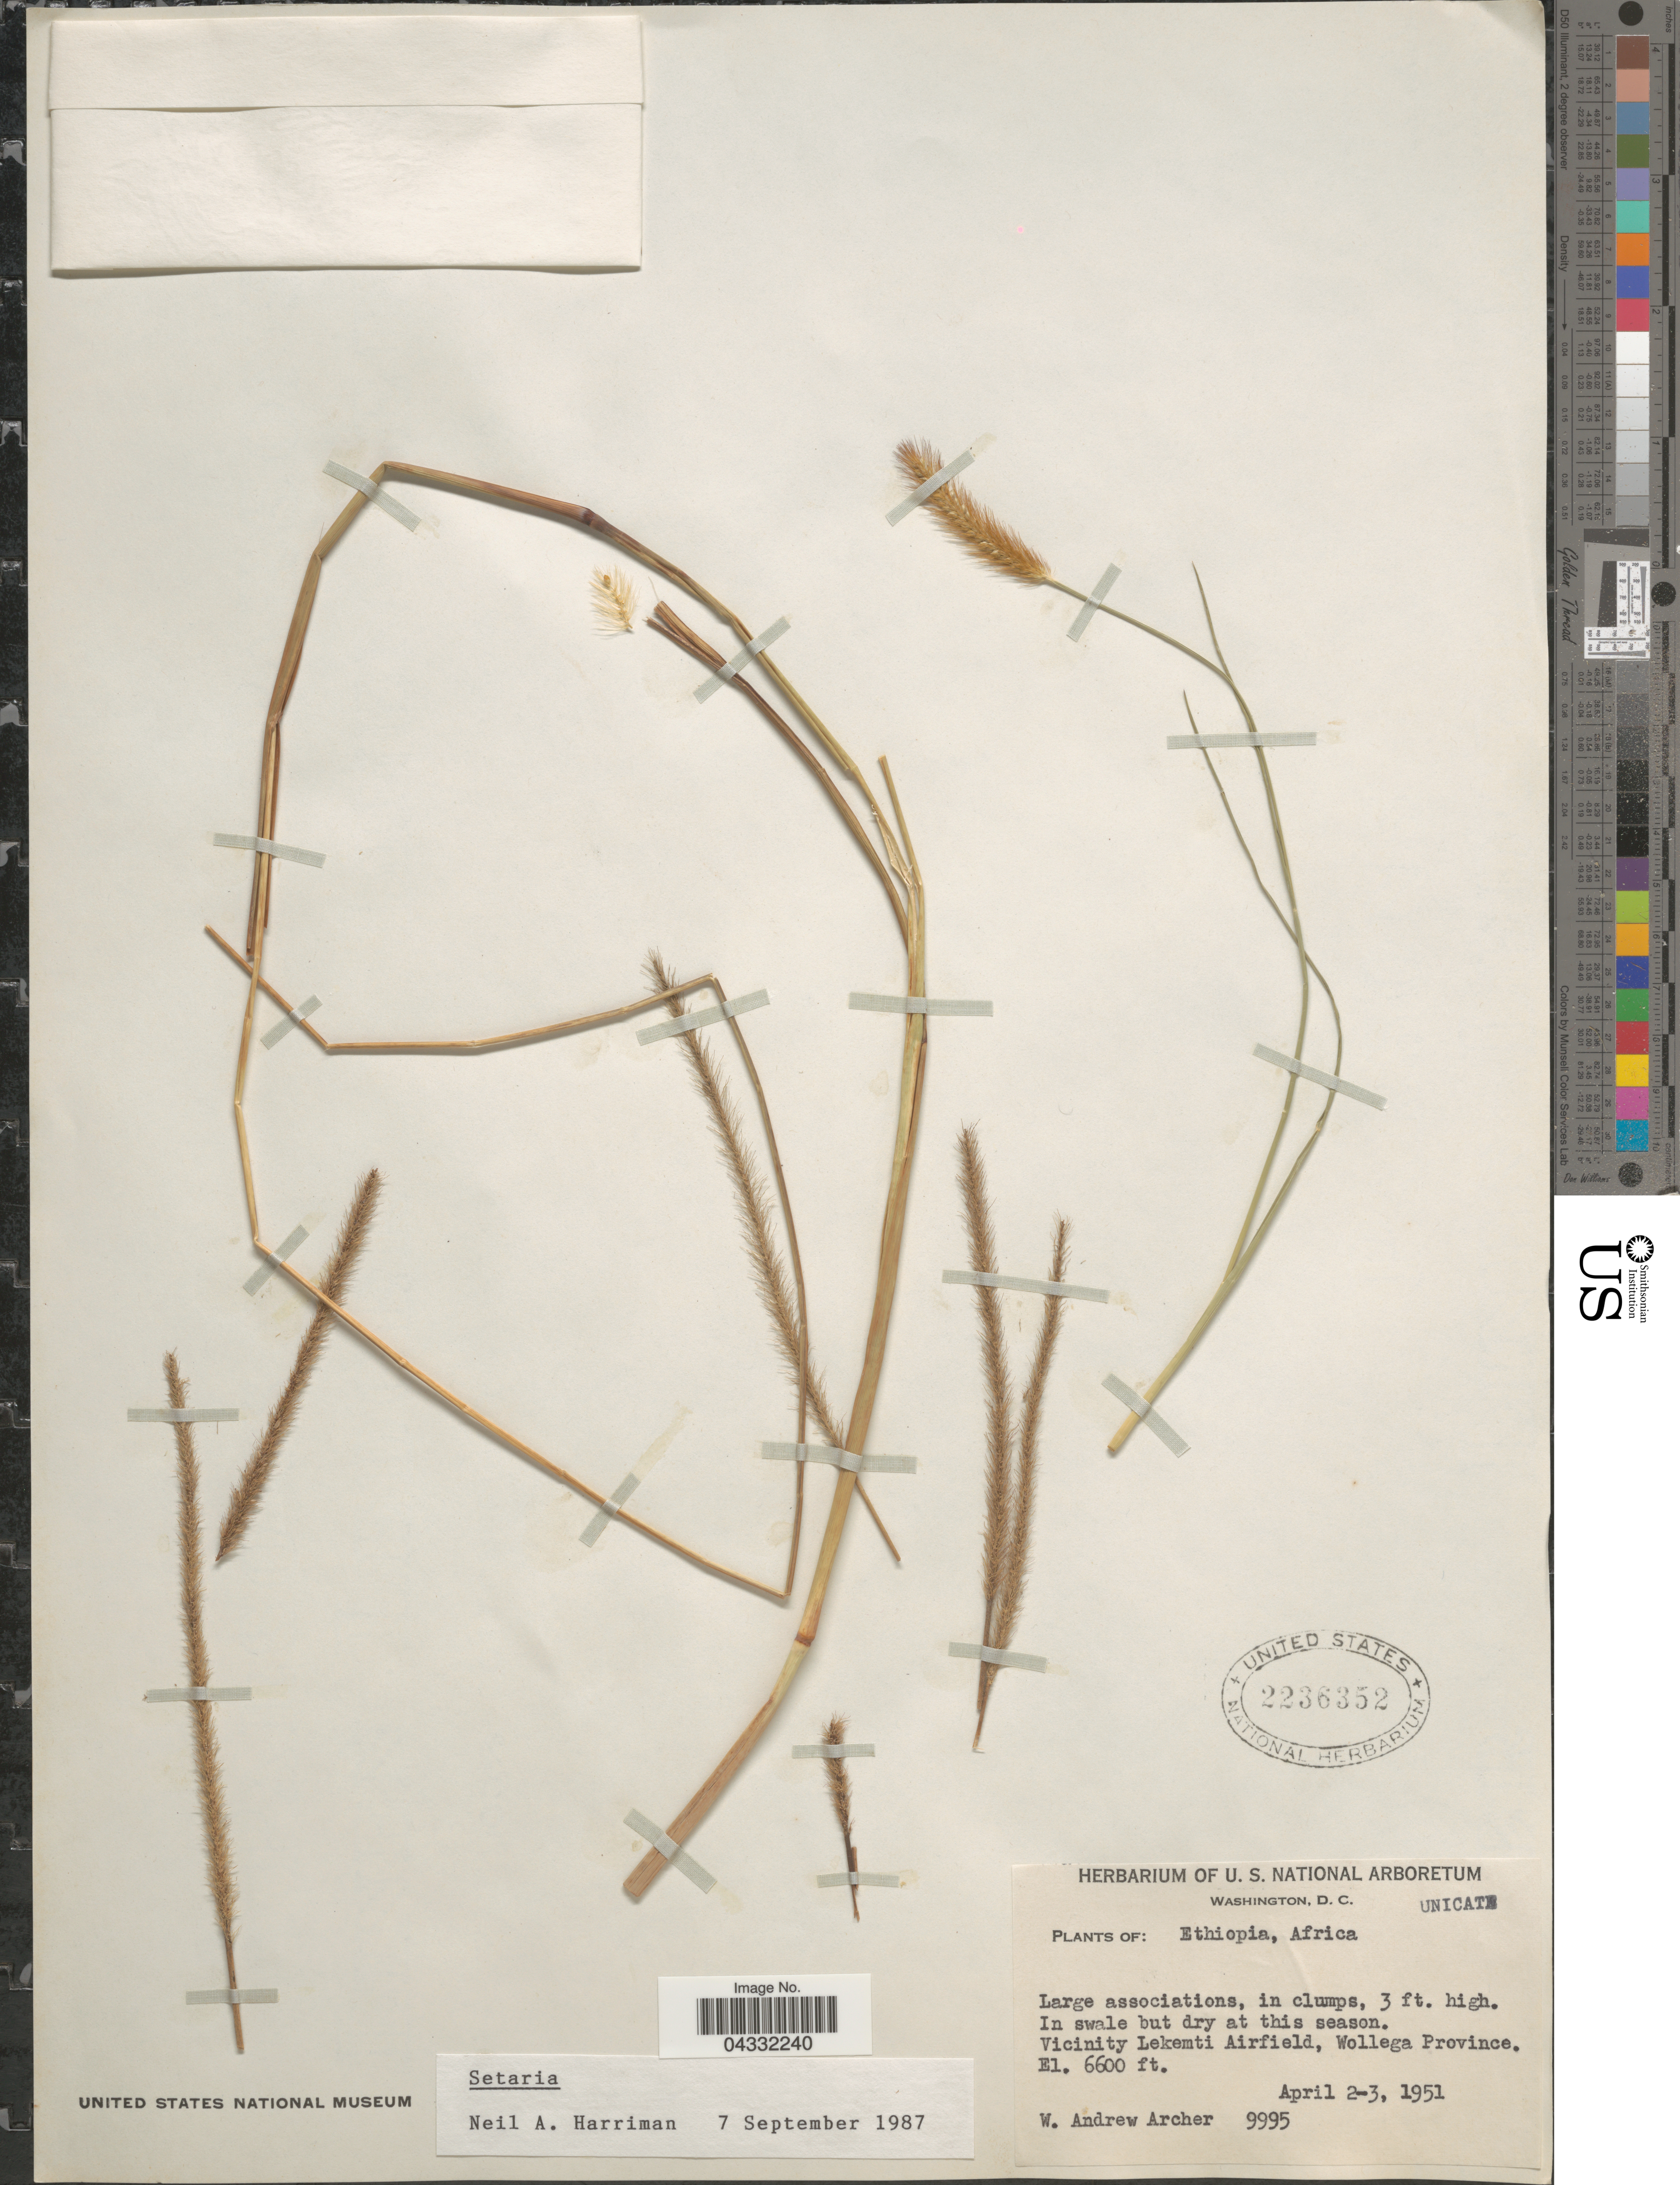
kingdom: Plantae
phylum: Tracheophyta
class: Liliopsida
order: Poales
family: Poaceae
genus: Setaria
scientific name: Setaria sp.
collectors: W. A. Archer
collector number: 9995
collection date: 1951-04-02/1951-04-03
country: Ethiopia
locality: In swale but dry at this season. Vicinity Lekemti Airfield, Wollega Province.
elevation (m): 2012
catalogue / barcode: US 2236352